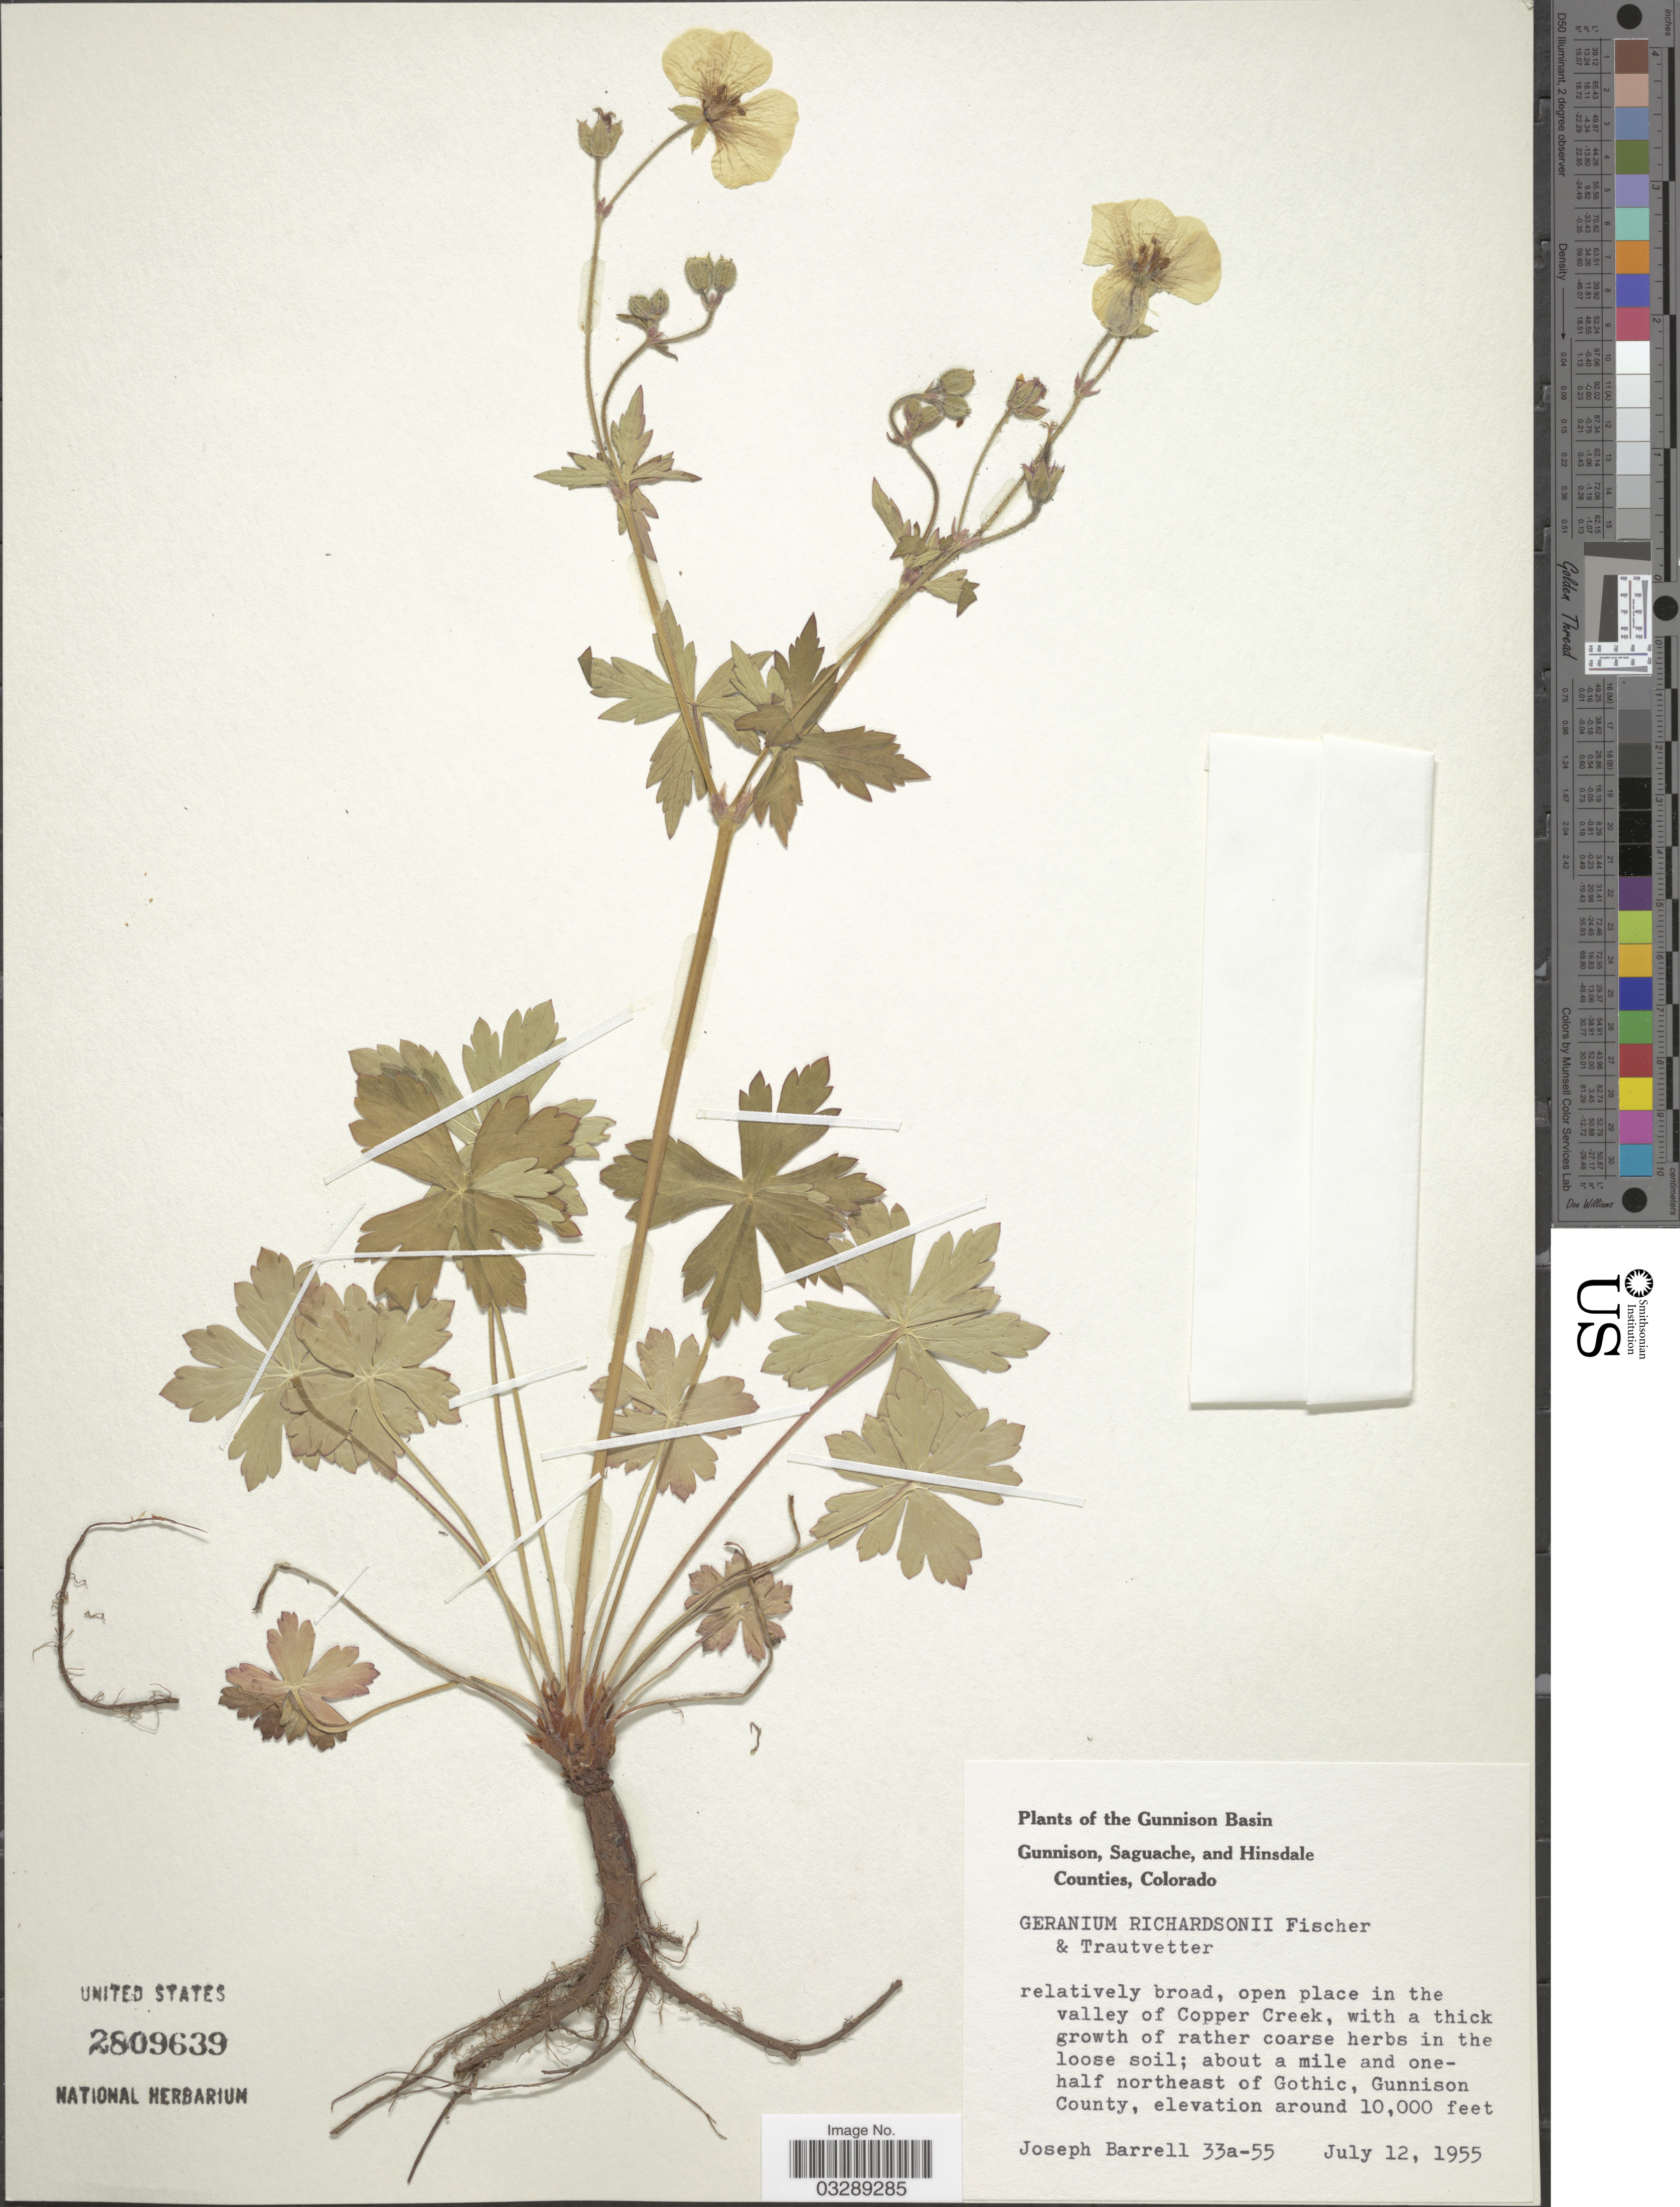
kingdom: Plantae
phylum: Tracheophyta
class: Magnoliopsida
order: Geraniales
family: Geraniaceae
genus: Geranium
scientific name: Geranium richardsonii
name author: Fisch. & Trautv.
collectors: J. Barrell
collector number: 33a-55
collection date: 1955-07-12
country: United States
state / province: Colorado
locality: The Gunnison Basin, Gunnison, Saguache, and Hinsdale Counties, relatively broad, open place in the valley of Copper Creek, about a mile and one half northeast of Gothic, Gunnison County.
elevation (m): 3048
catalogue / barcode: US 2809639